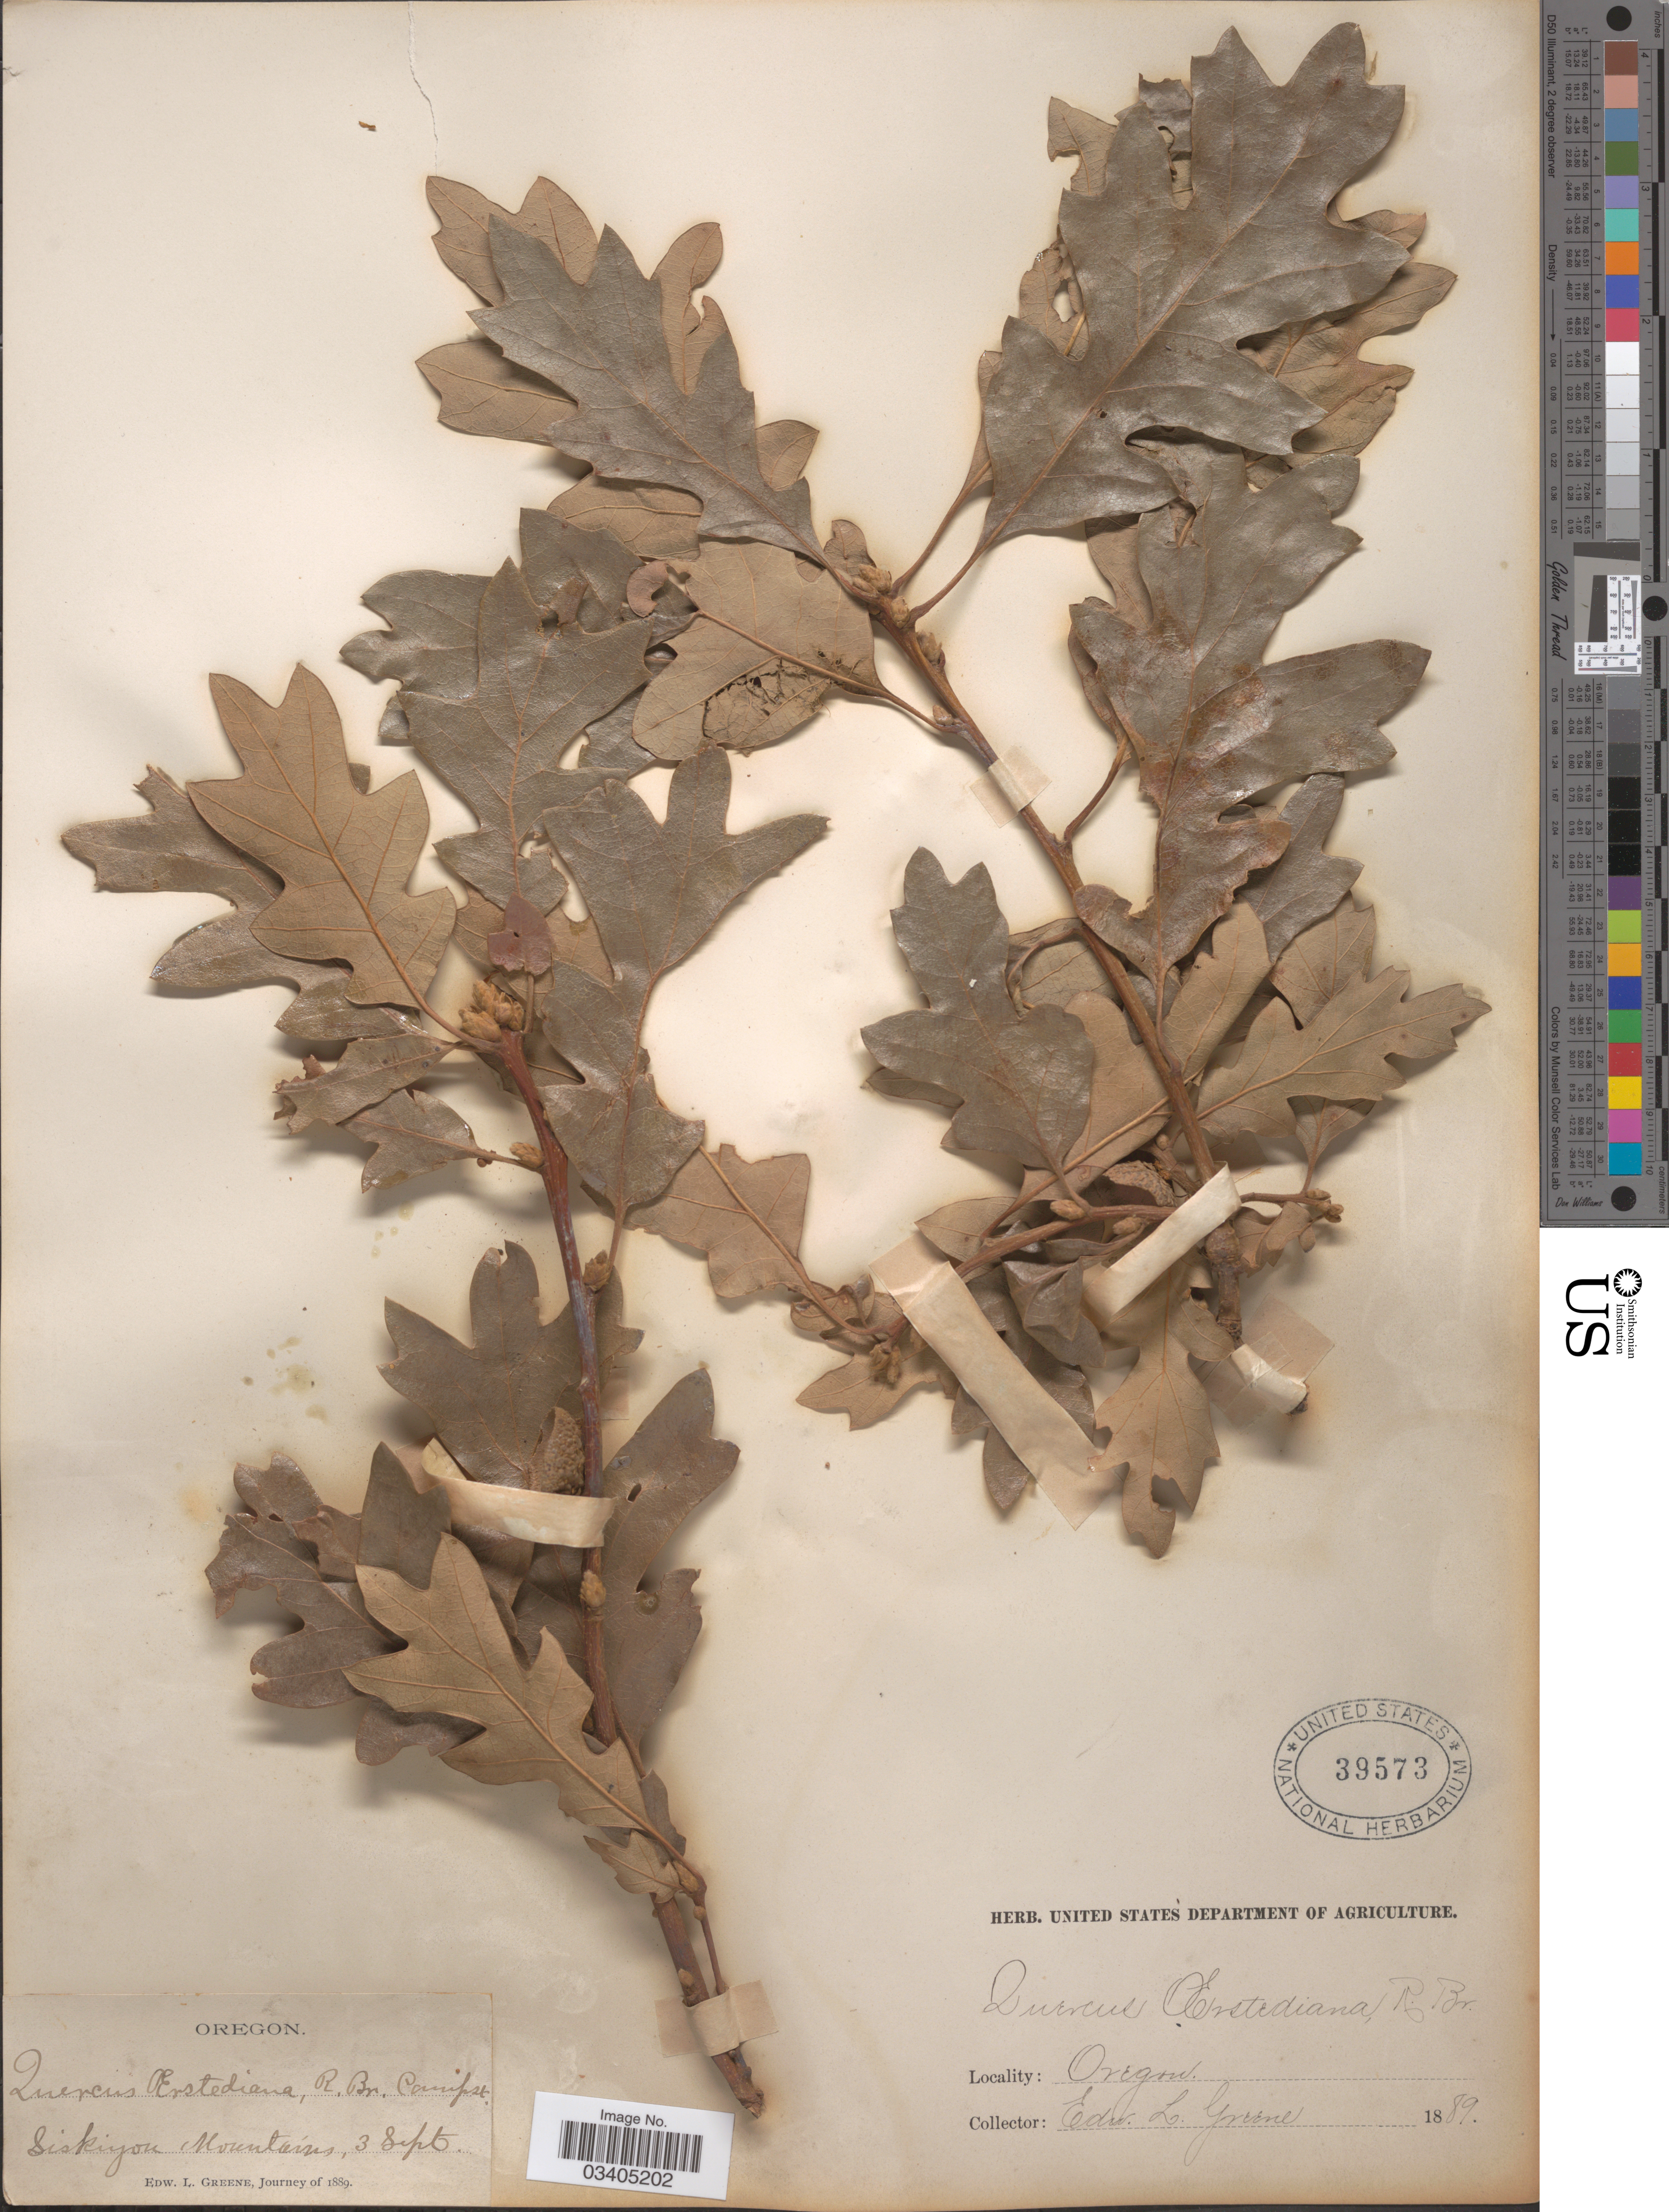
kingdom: Plantae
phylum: Tracheophyta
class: Magnoliopsida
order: Fagales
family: Fagaceae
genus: Quercus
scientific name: Quercus garryana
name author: Douglas ex Hook.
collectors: E. L. Greene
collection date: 1889-09-03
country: United States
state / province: Oregon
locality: Siskiyou Mountains.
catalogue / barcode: US 39573